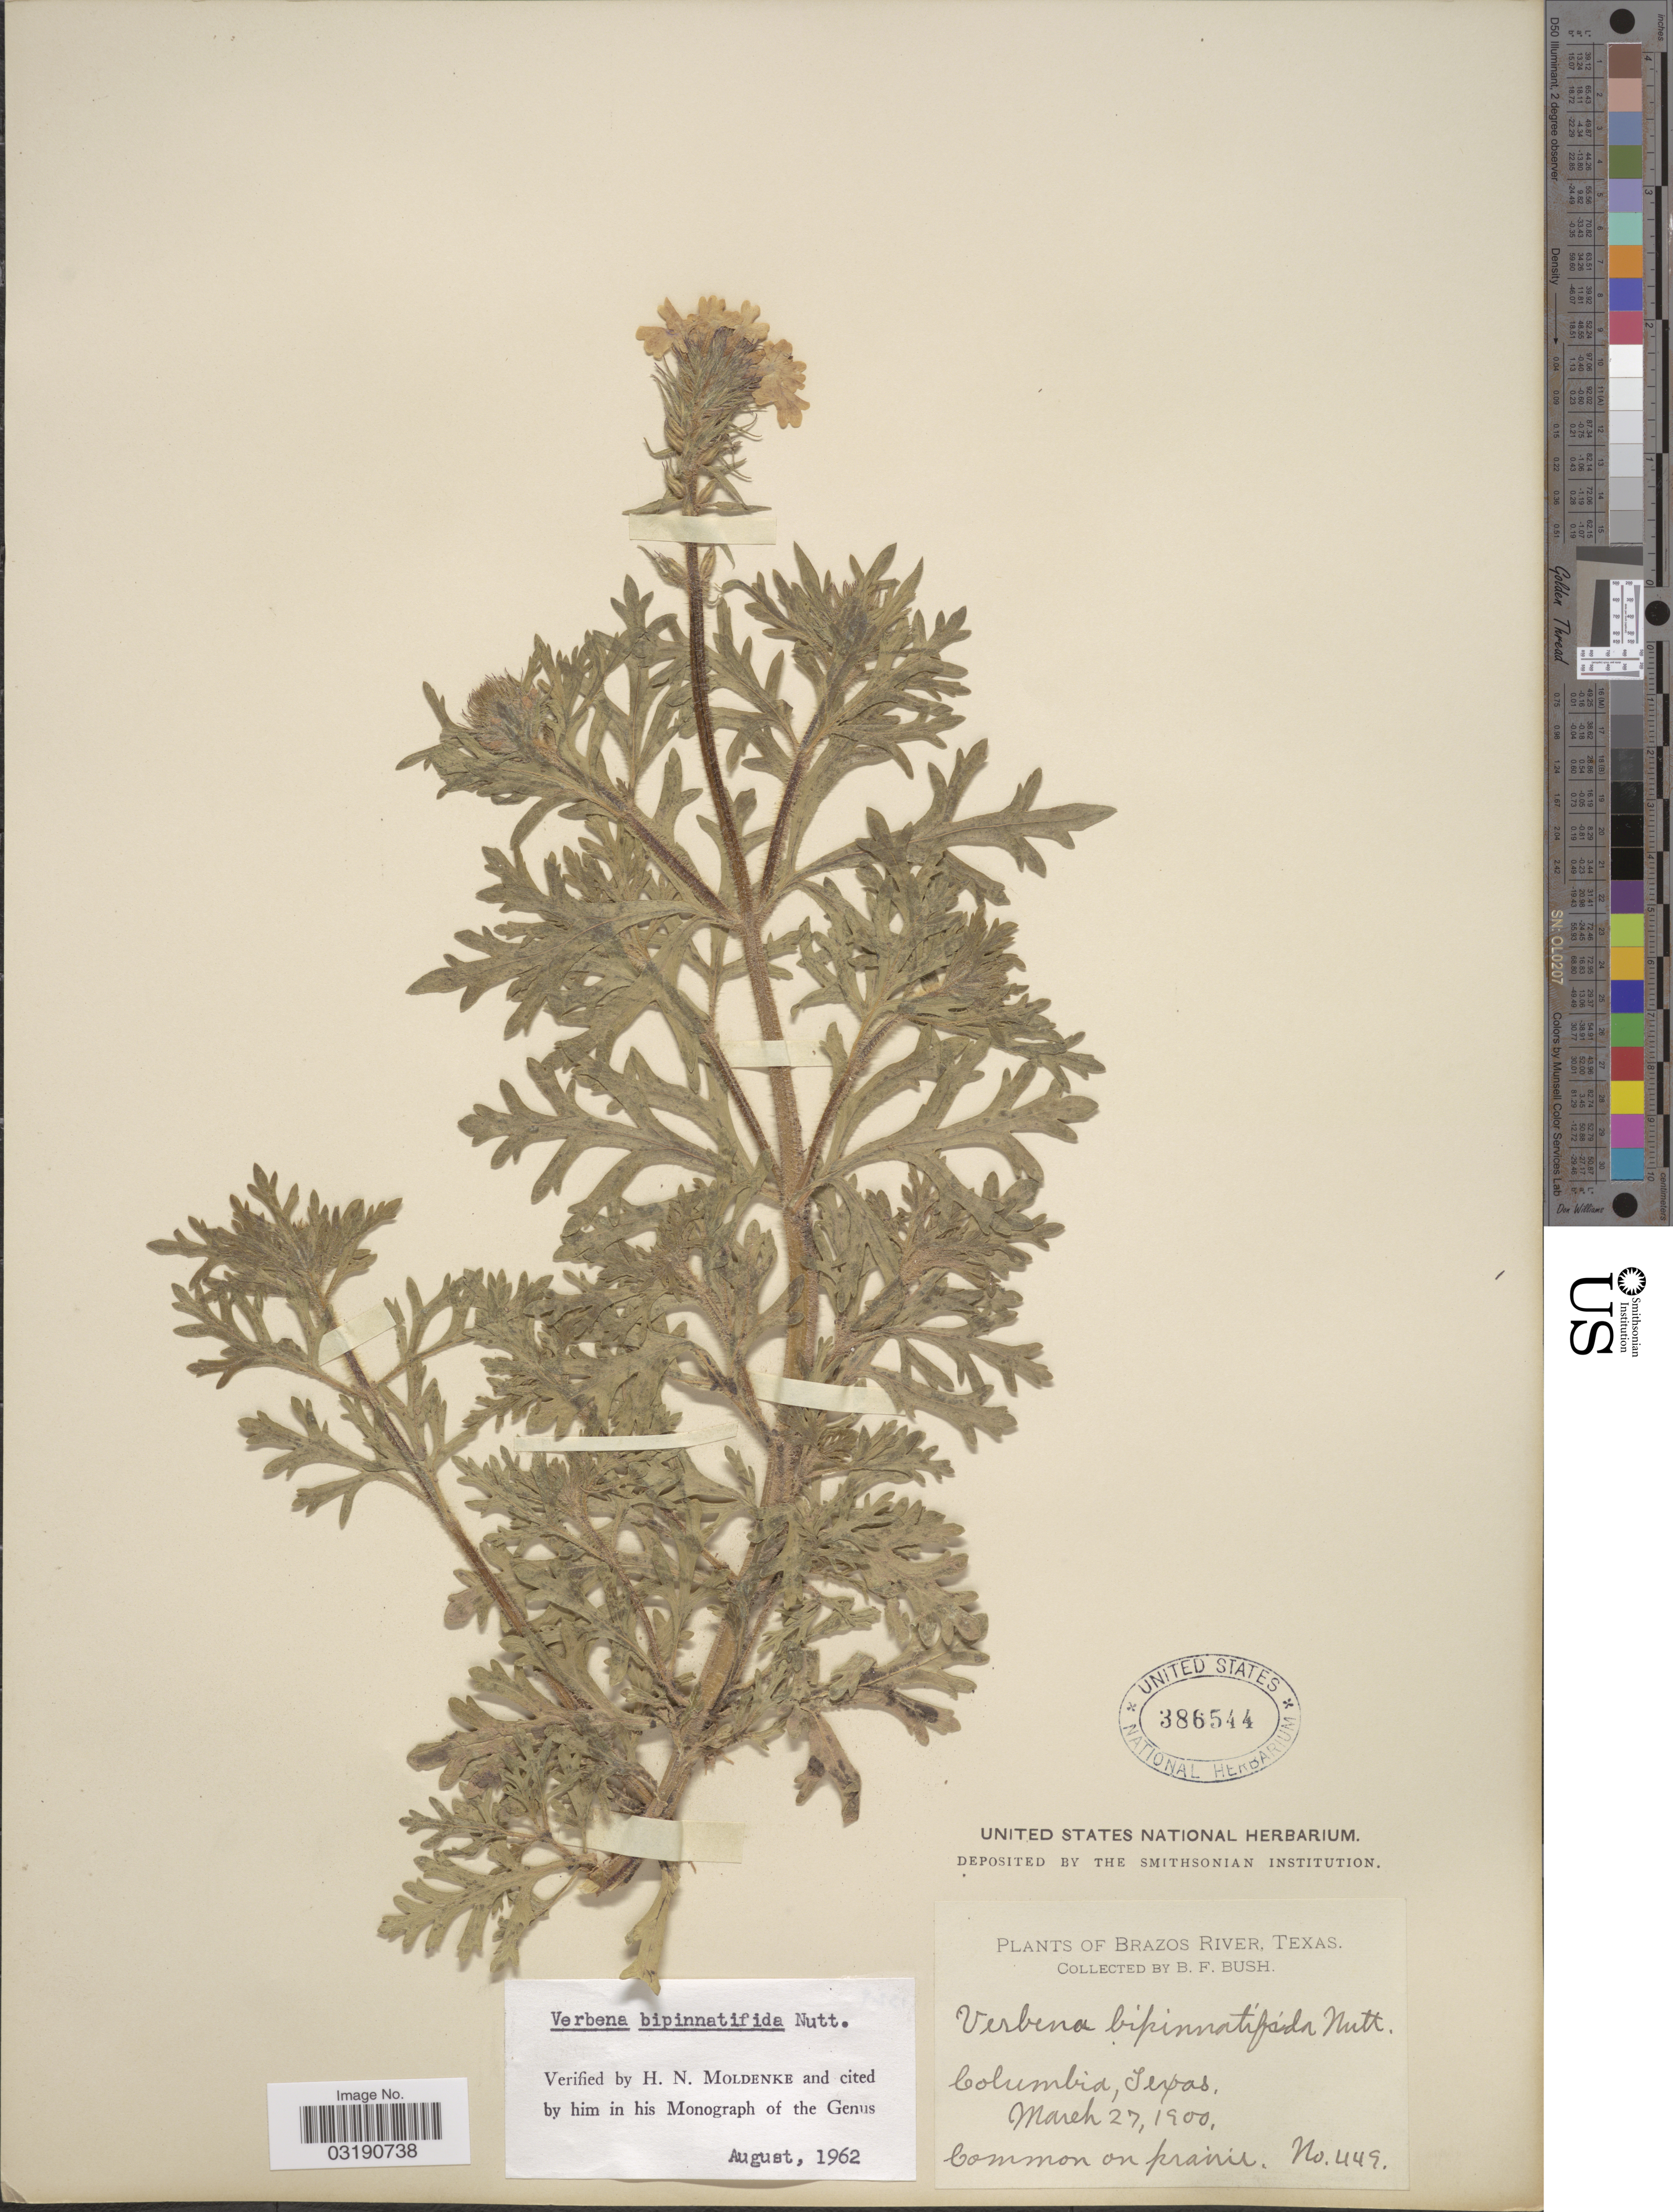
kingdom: Plantae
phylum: Tracheophyta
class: Magnoliopsida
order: Lamiales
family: Verbenaceae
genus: Verbena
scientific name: Verbena bipinnatifida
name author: (Schauer) Nutt.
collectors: B. F. Bush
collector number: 449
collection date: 1900-03-27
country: United States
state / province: Texas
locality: Brazos River. Columbia.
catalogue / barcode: US 386544